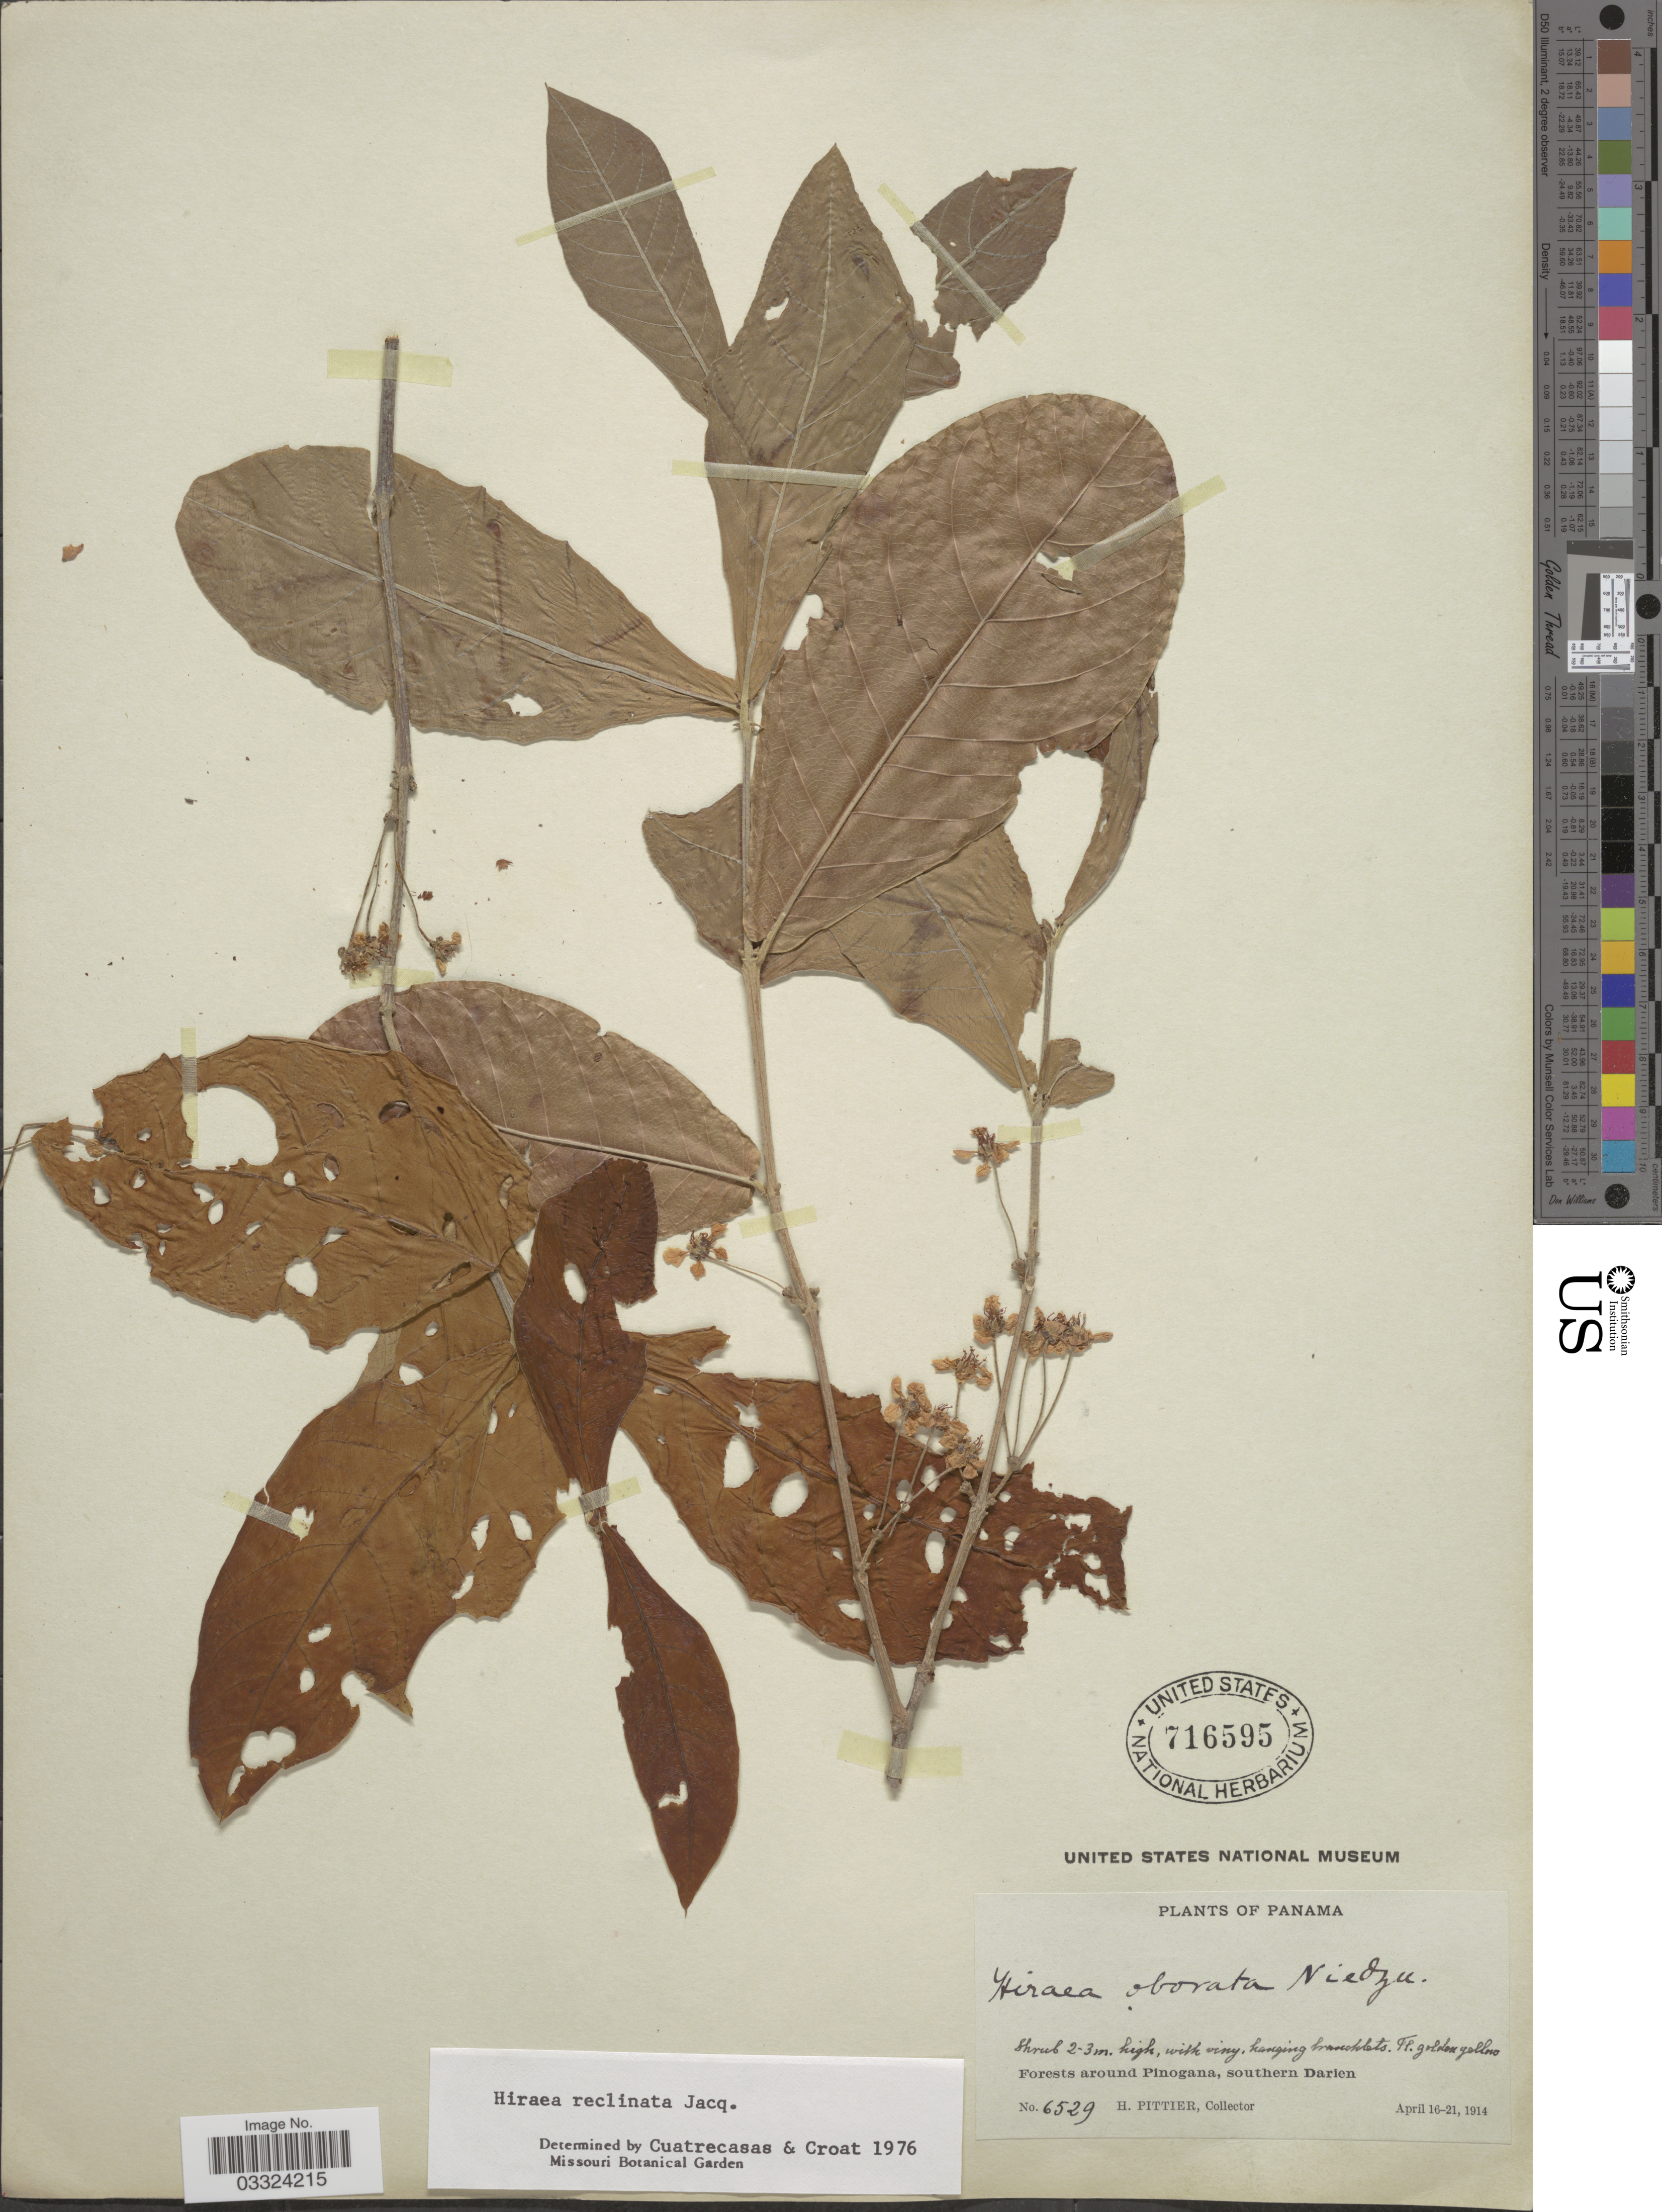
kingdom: Plantae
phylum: Tracheophyta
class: Magnoliopsida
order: Malpighiales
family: Malpighiaceae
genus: Hiraea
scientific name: Hiraea reclinata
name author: Jacq.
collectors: H. F. Pittier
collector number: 6529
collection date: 1914-04-16/1914-04-21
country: Panama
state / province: Darién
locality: Forests around Pinogana, southern Darien.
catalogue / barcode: US 716595